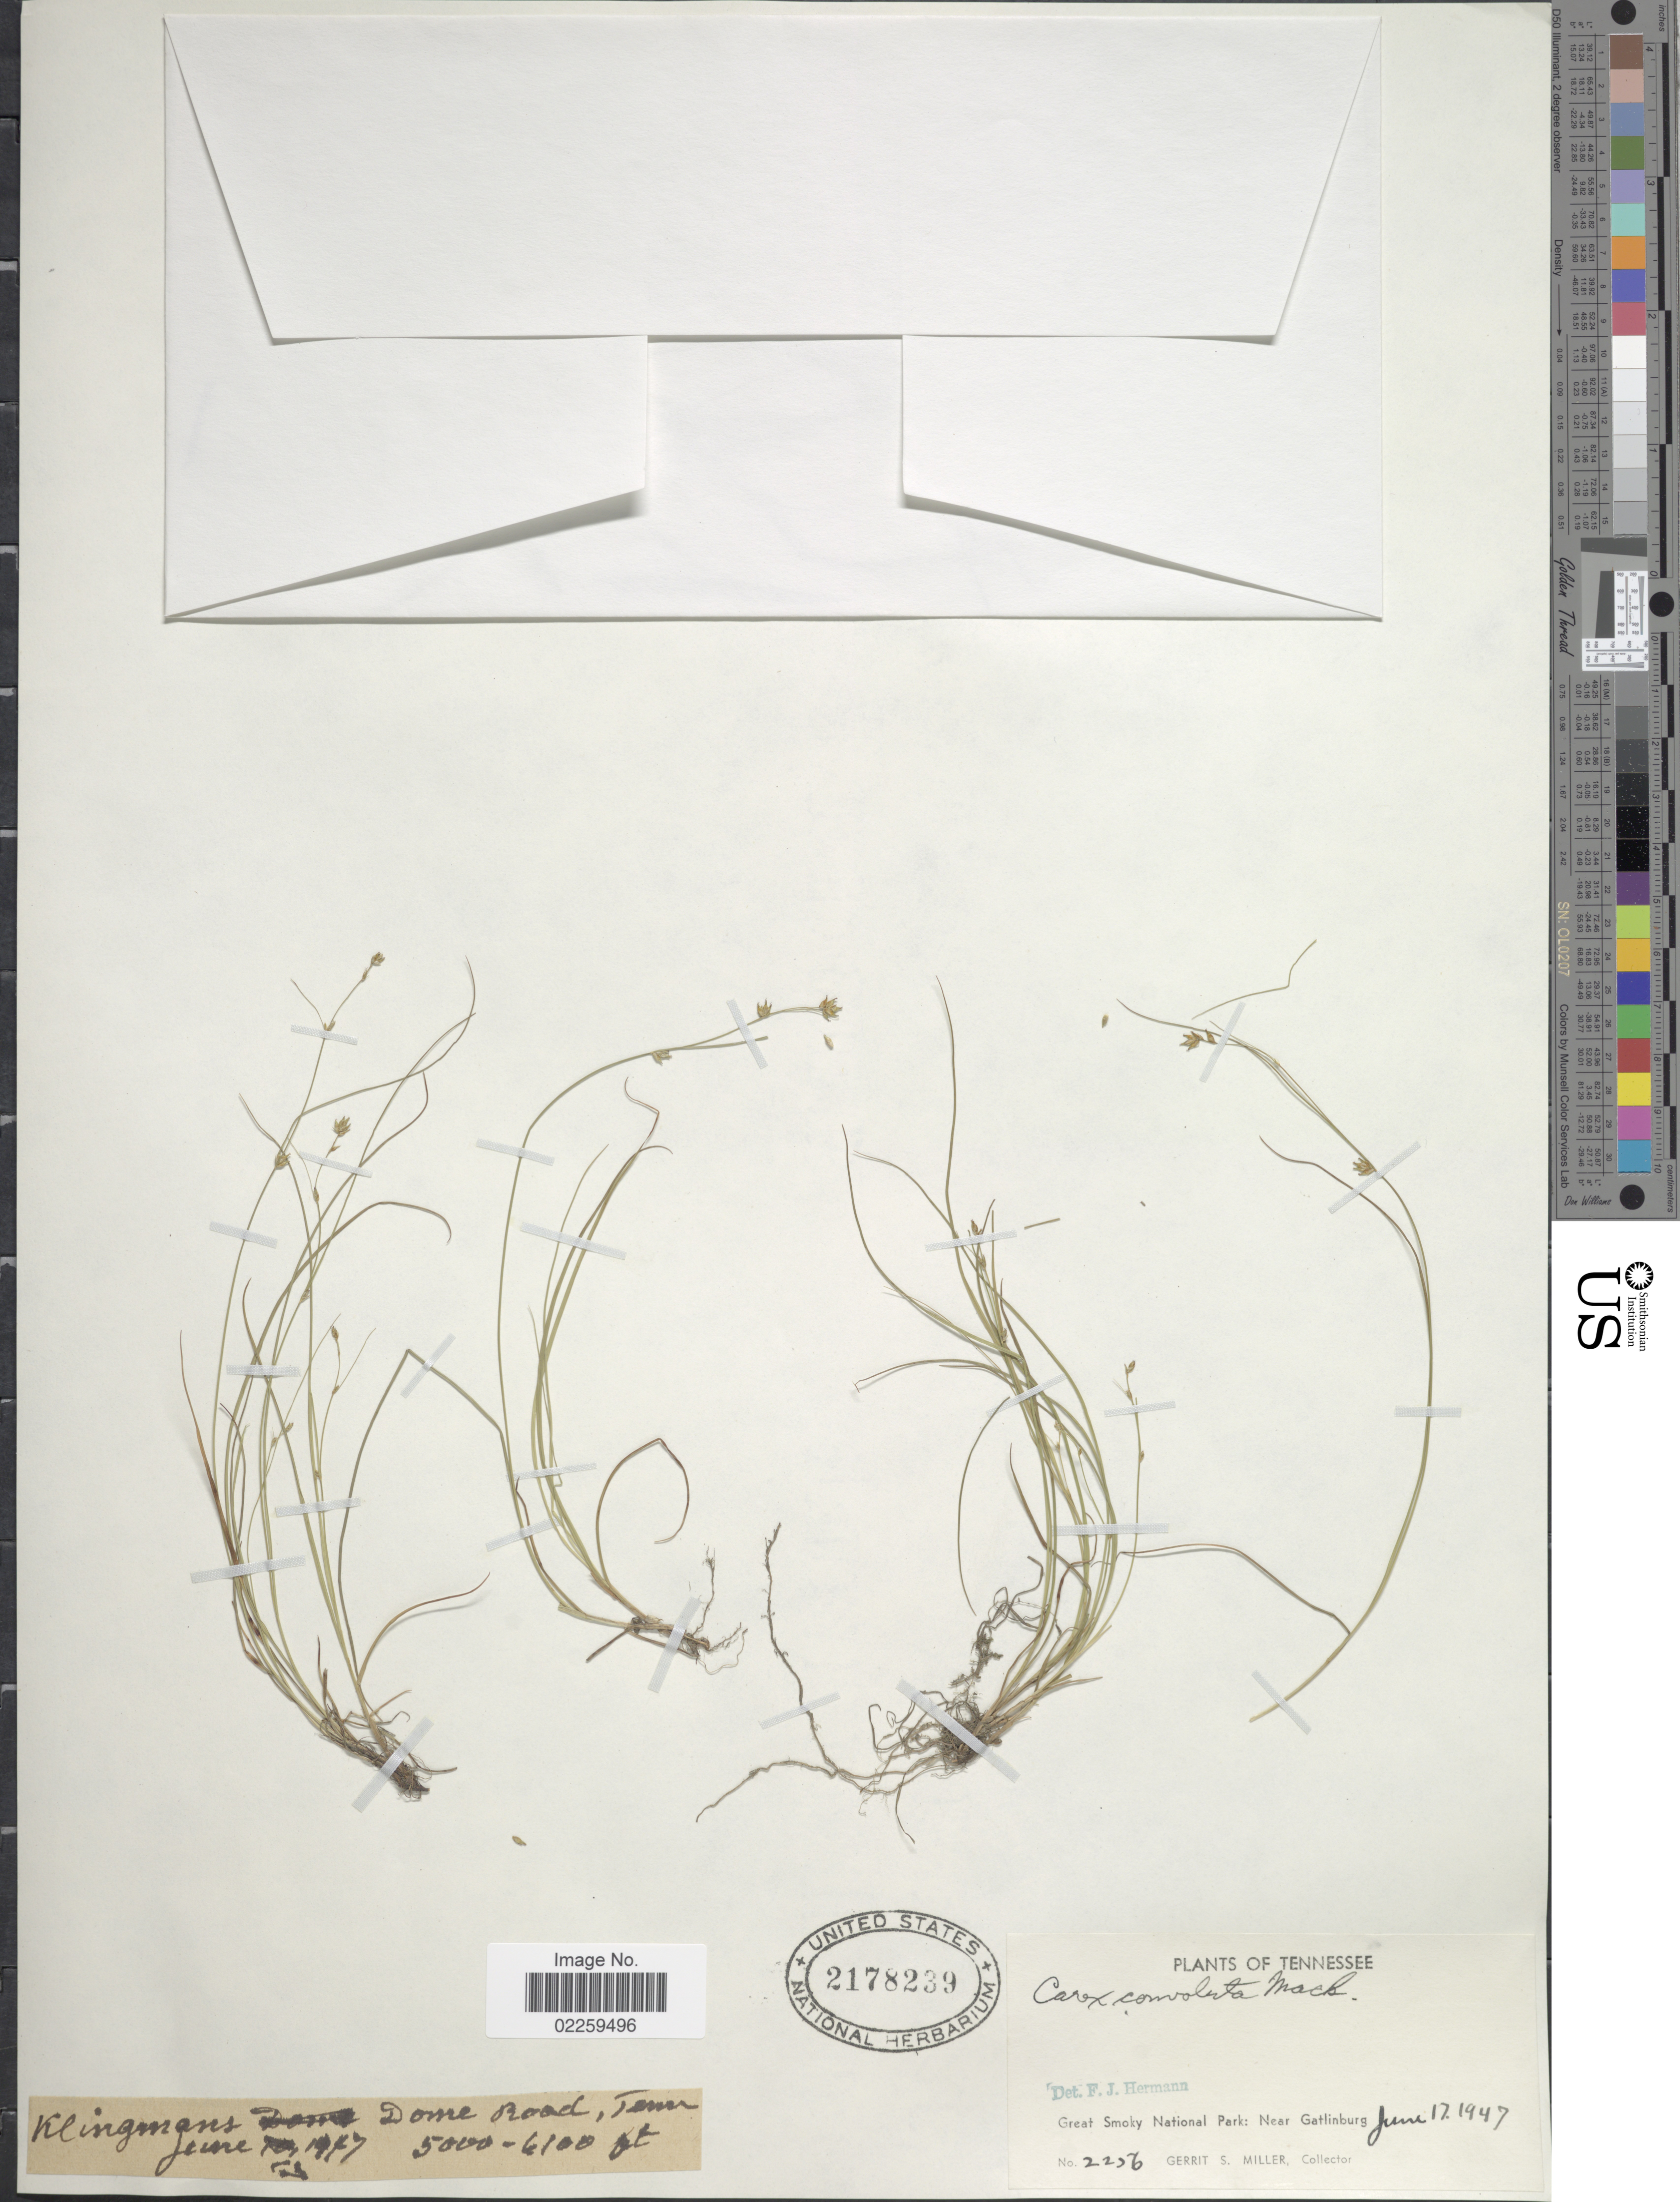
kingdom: Plantae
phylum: Tracheophyta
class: Liliopsida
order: Poales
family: Cyperaceae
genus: Carex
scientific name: Carex rosea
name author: Willd.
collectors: G. S. Miller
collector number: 2256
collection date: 1947-06-17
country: United States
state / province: Tennessee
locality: Tennessee, Great Smoky National Park: Near Gatlinburg. Dome Road, Tenn.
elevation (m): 1524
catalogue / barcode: US 2178239